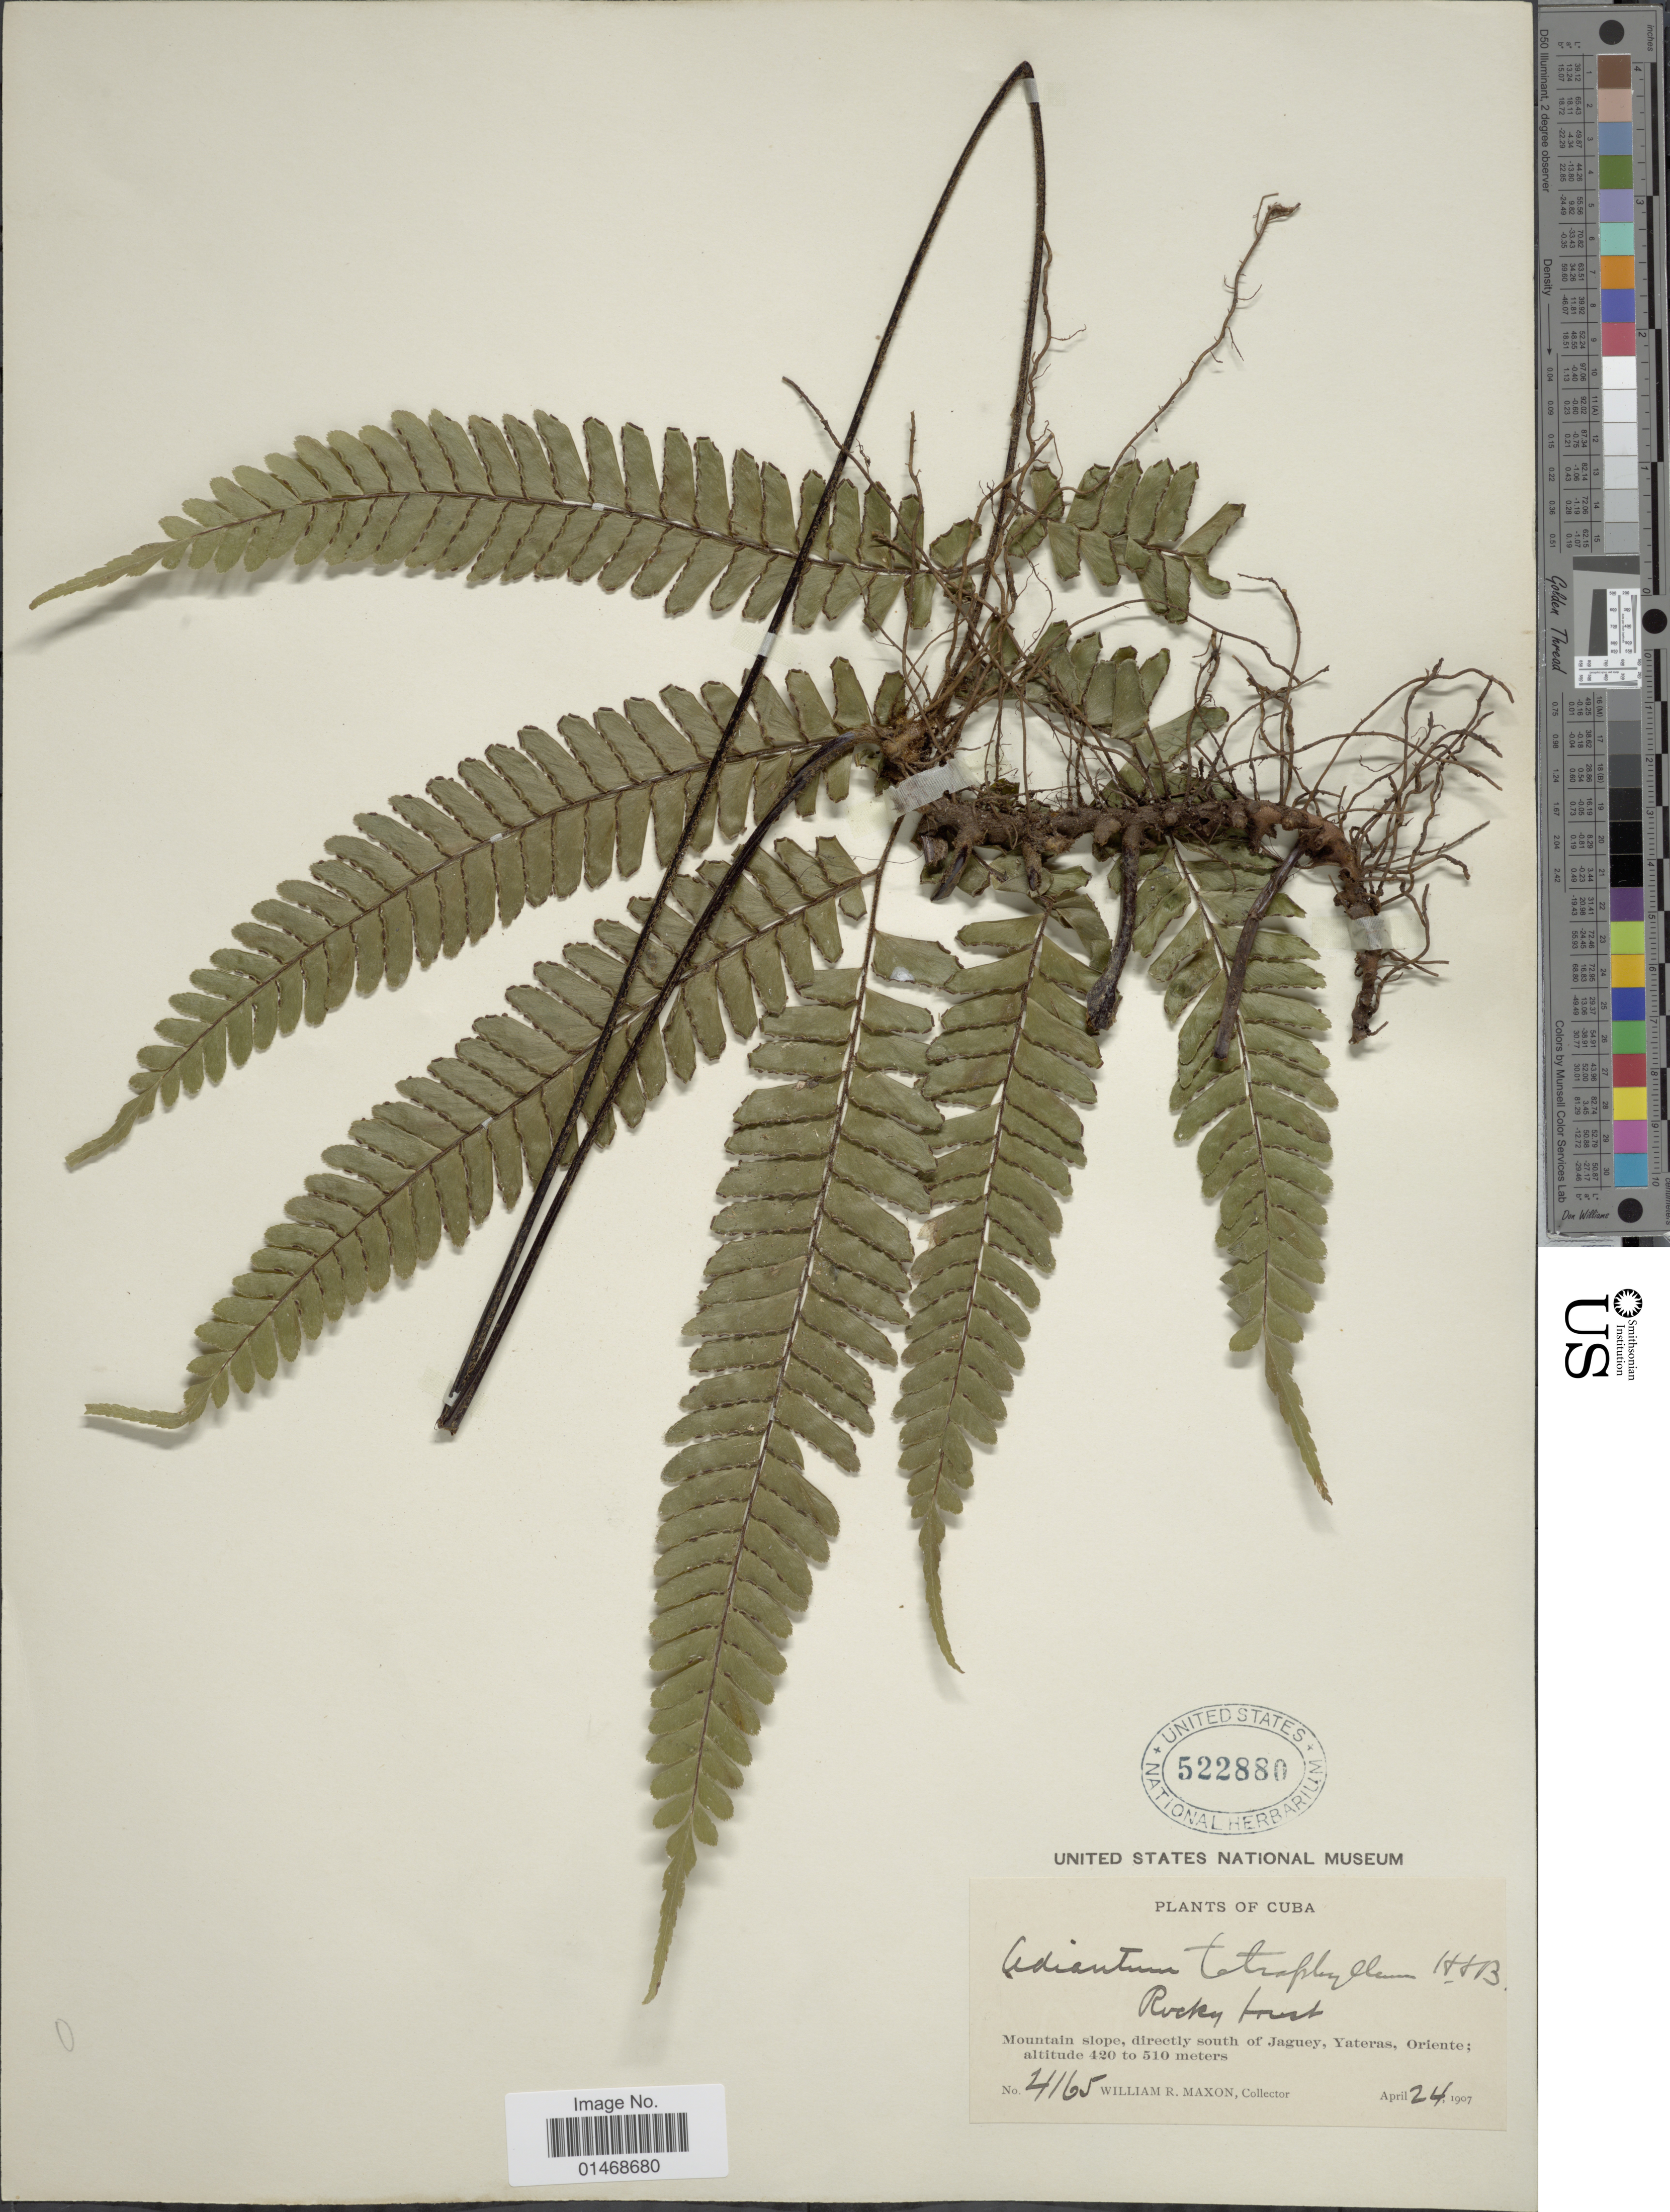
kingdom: Plantae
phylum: Tracheophyta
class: Polypodiopsida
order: Polypodiales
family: Pteridaceae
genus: Adiantum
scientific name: Adiantum cubense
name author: Hook.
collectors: W. R. Maxon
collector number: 4165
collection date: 1907-04-24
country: Cuba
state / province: Oriente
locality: Mountain slope, directly south of Jaguey, Yateras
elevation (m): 420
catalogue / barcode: US 522880